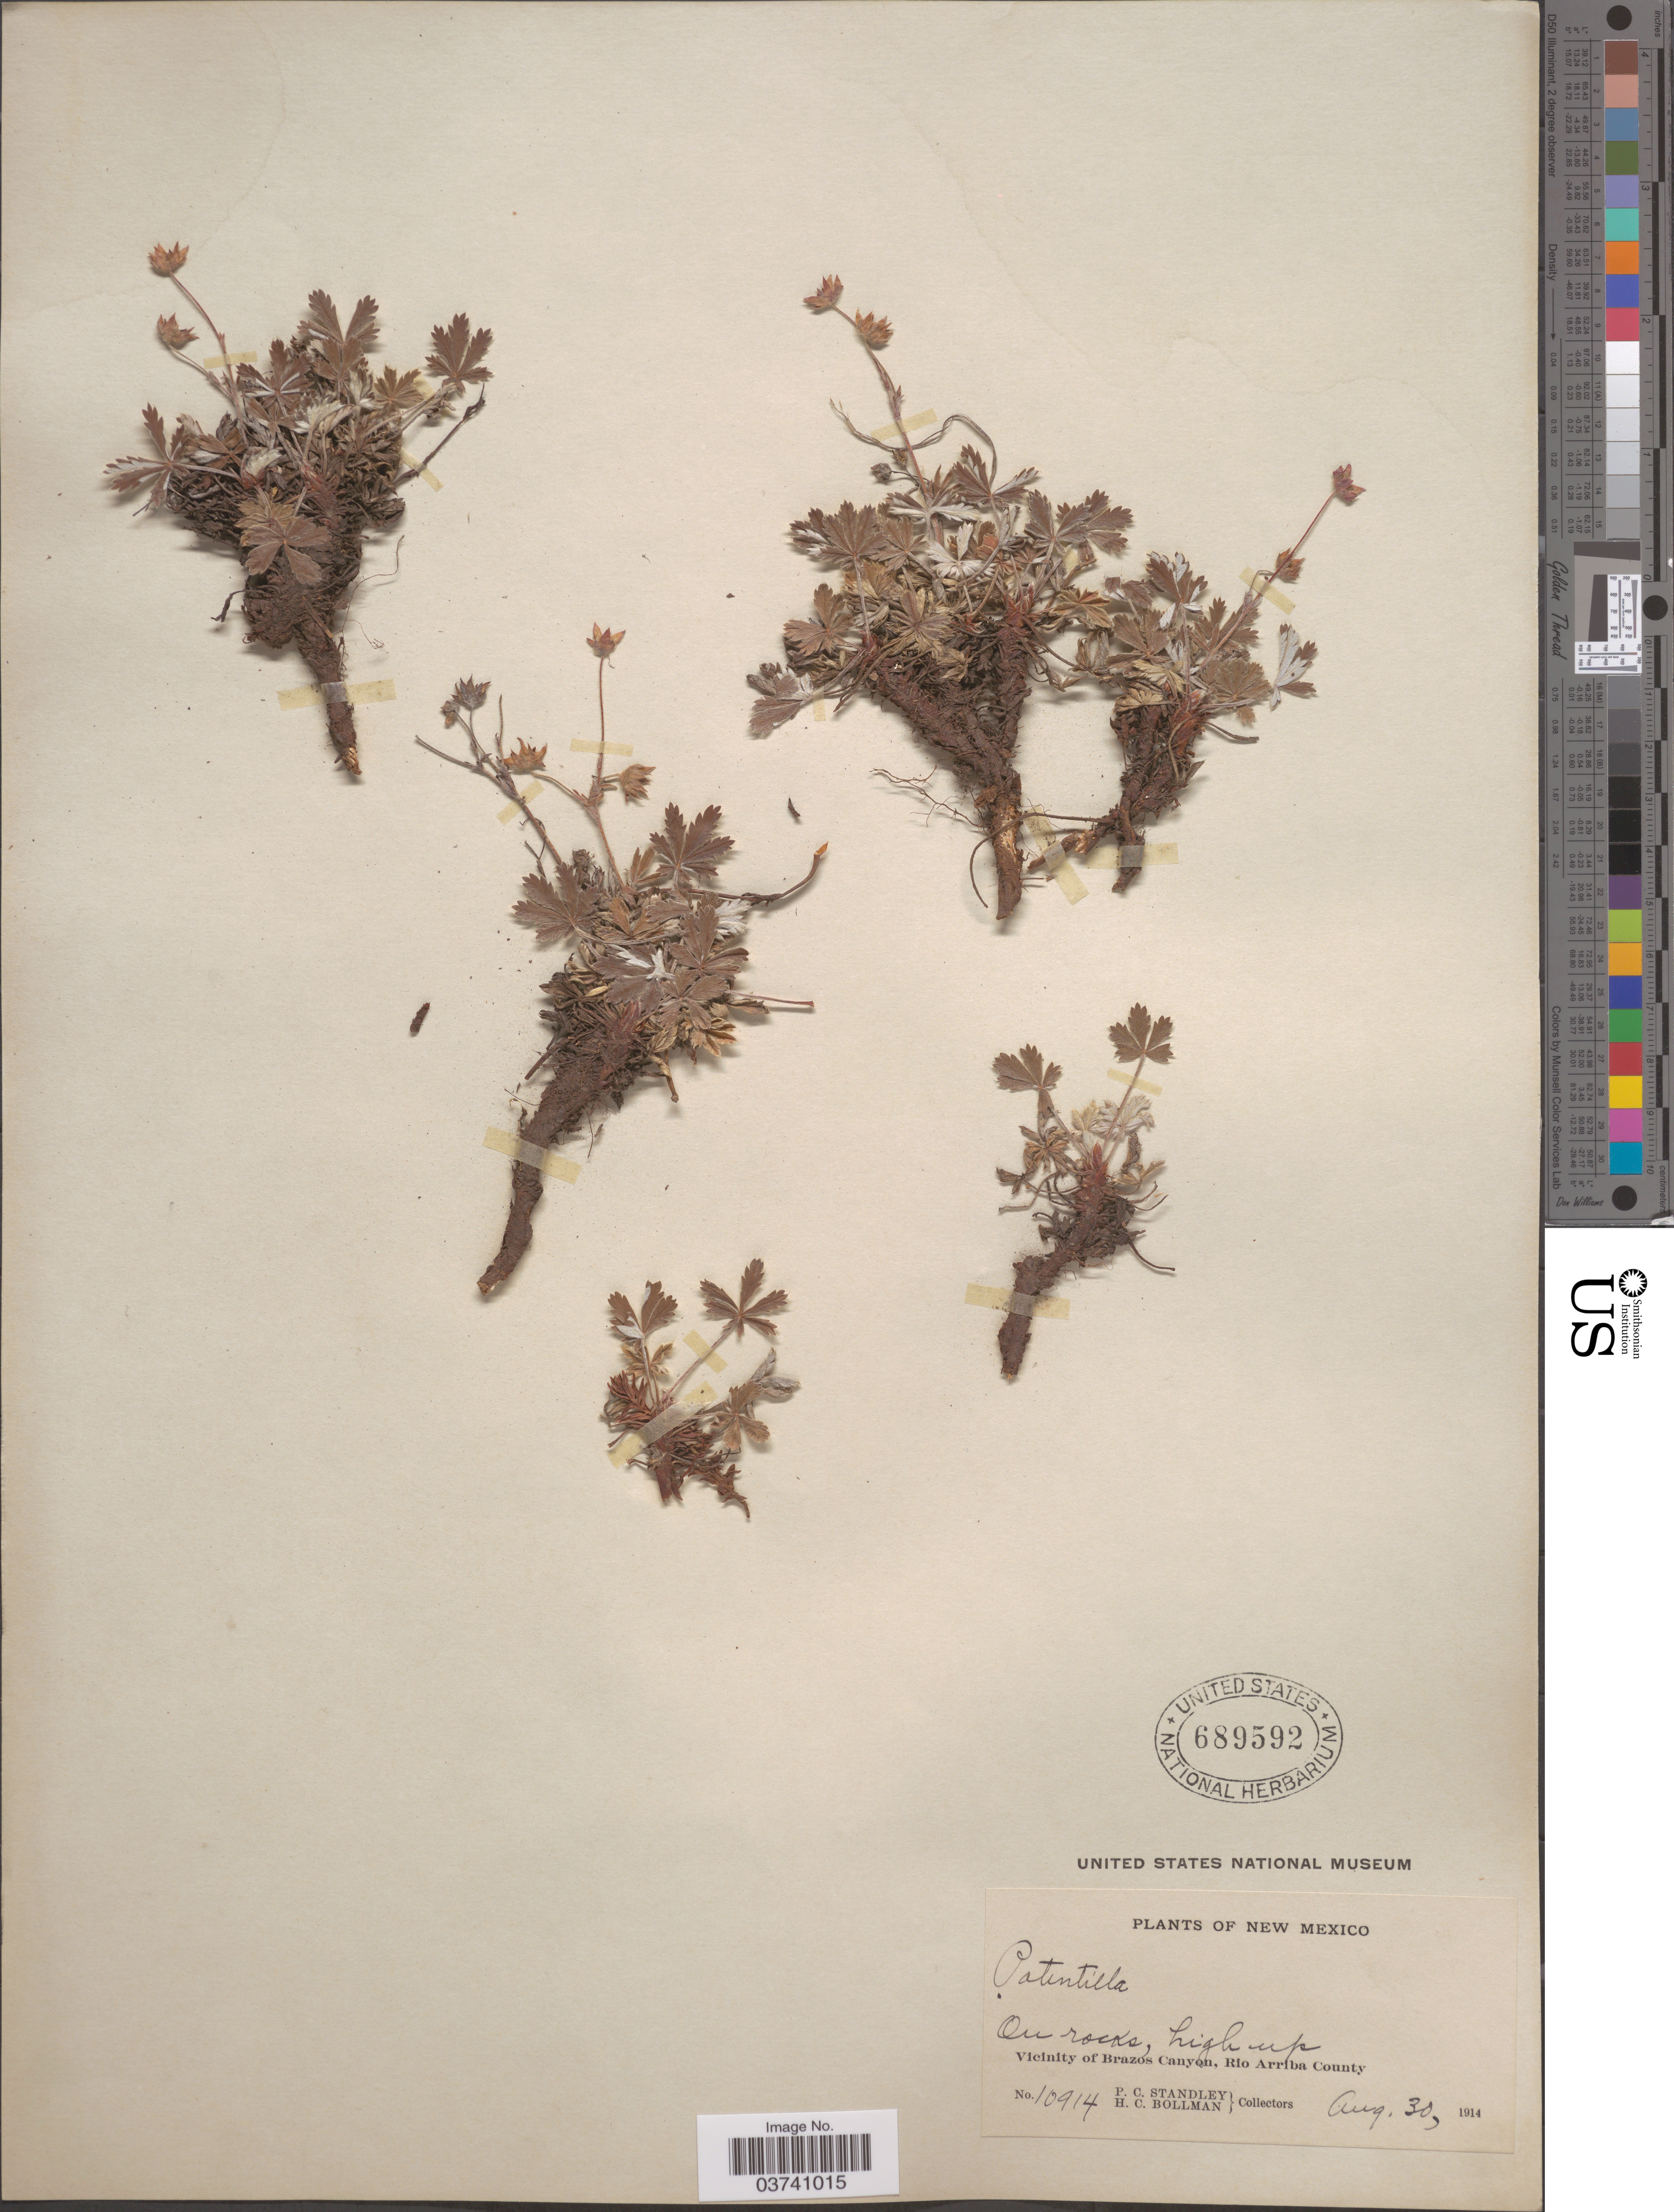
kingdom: Plantae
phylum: Tracheophyta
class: Magnoliopsida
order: Rosales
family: Rosaceae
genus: Potentilla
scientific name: Potentilla sp.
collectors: P. C. Standley & H. C. Bollman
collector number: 10914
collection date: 1914-08-30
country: United States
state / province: New Mexico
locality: On rocks, high up. Vicinity of Brazos Canyon, Rio Arriba County.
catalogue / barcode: US 689592